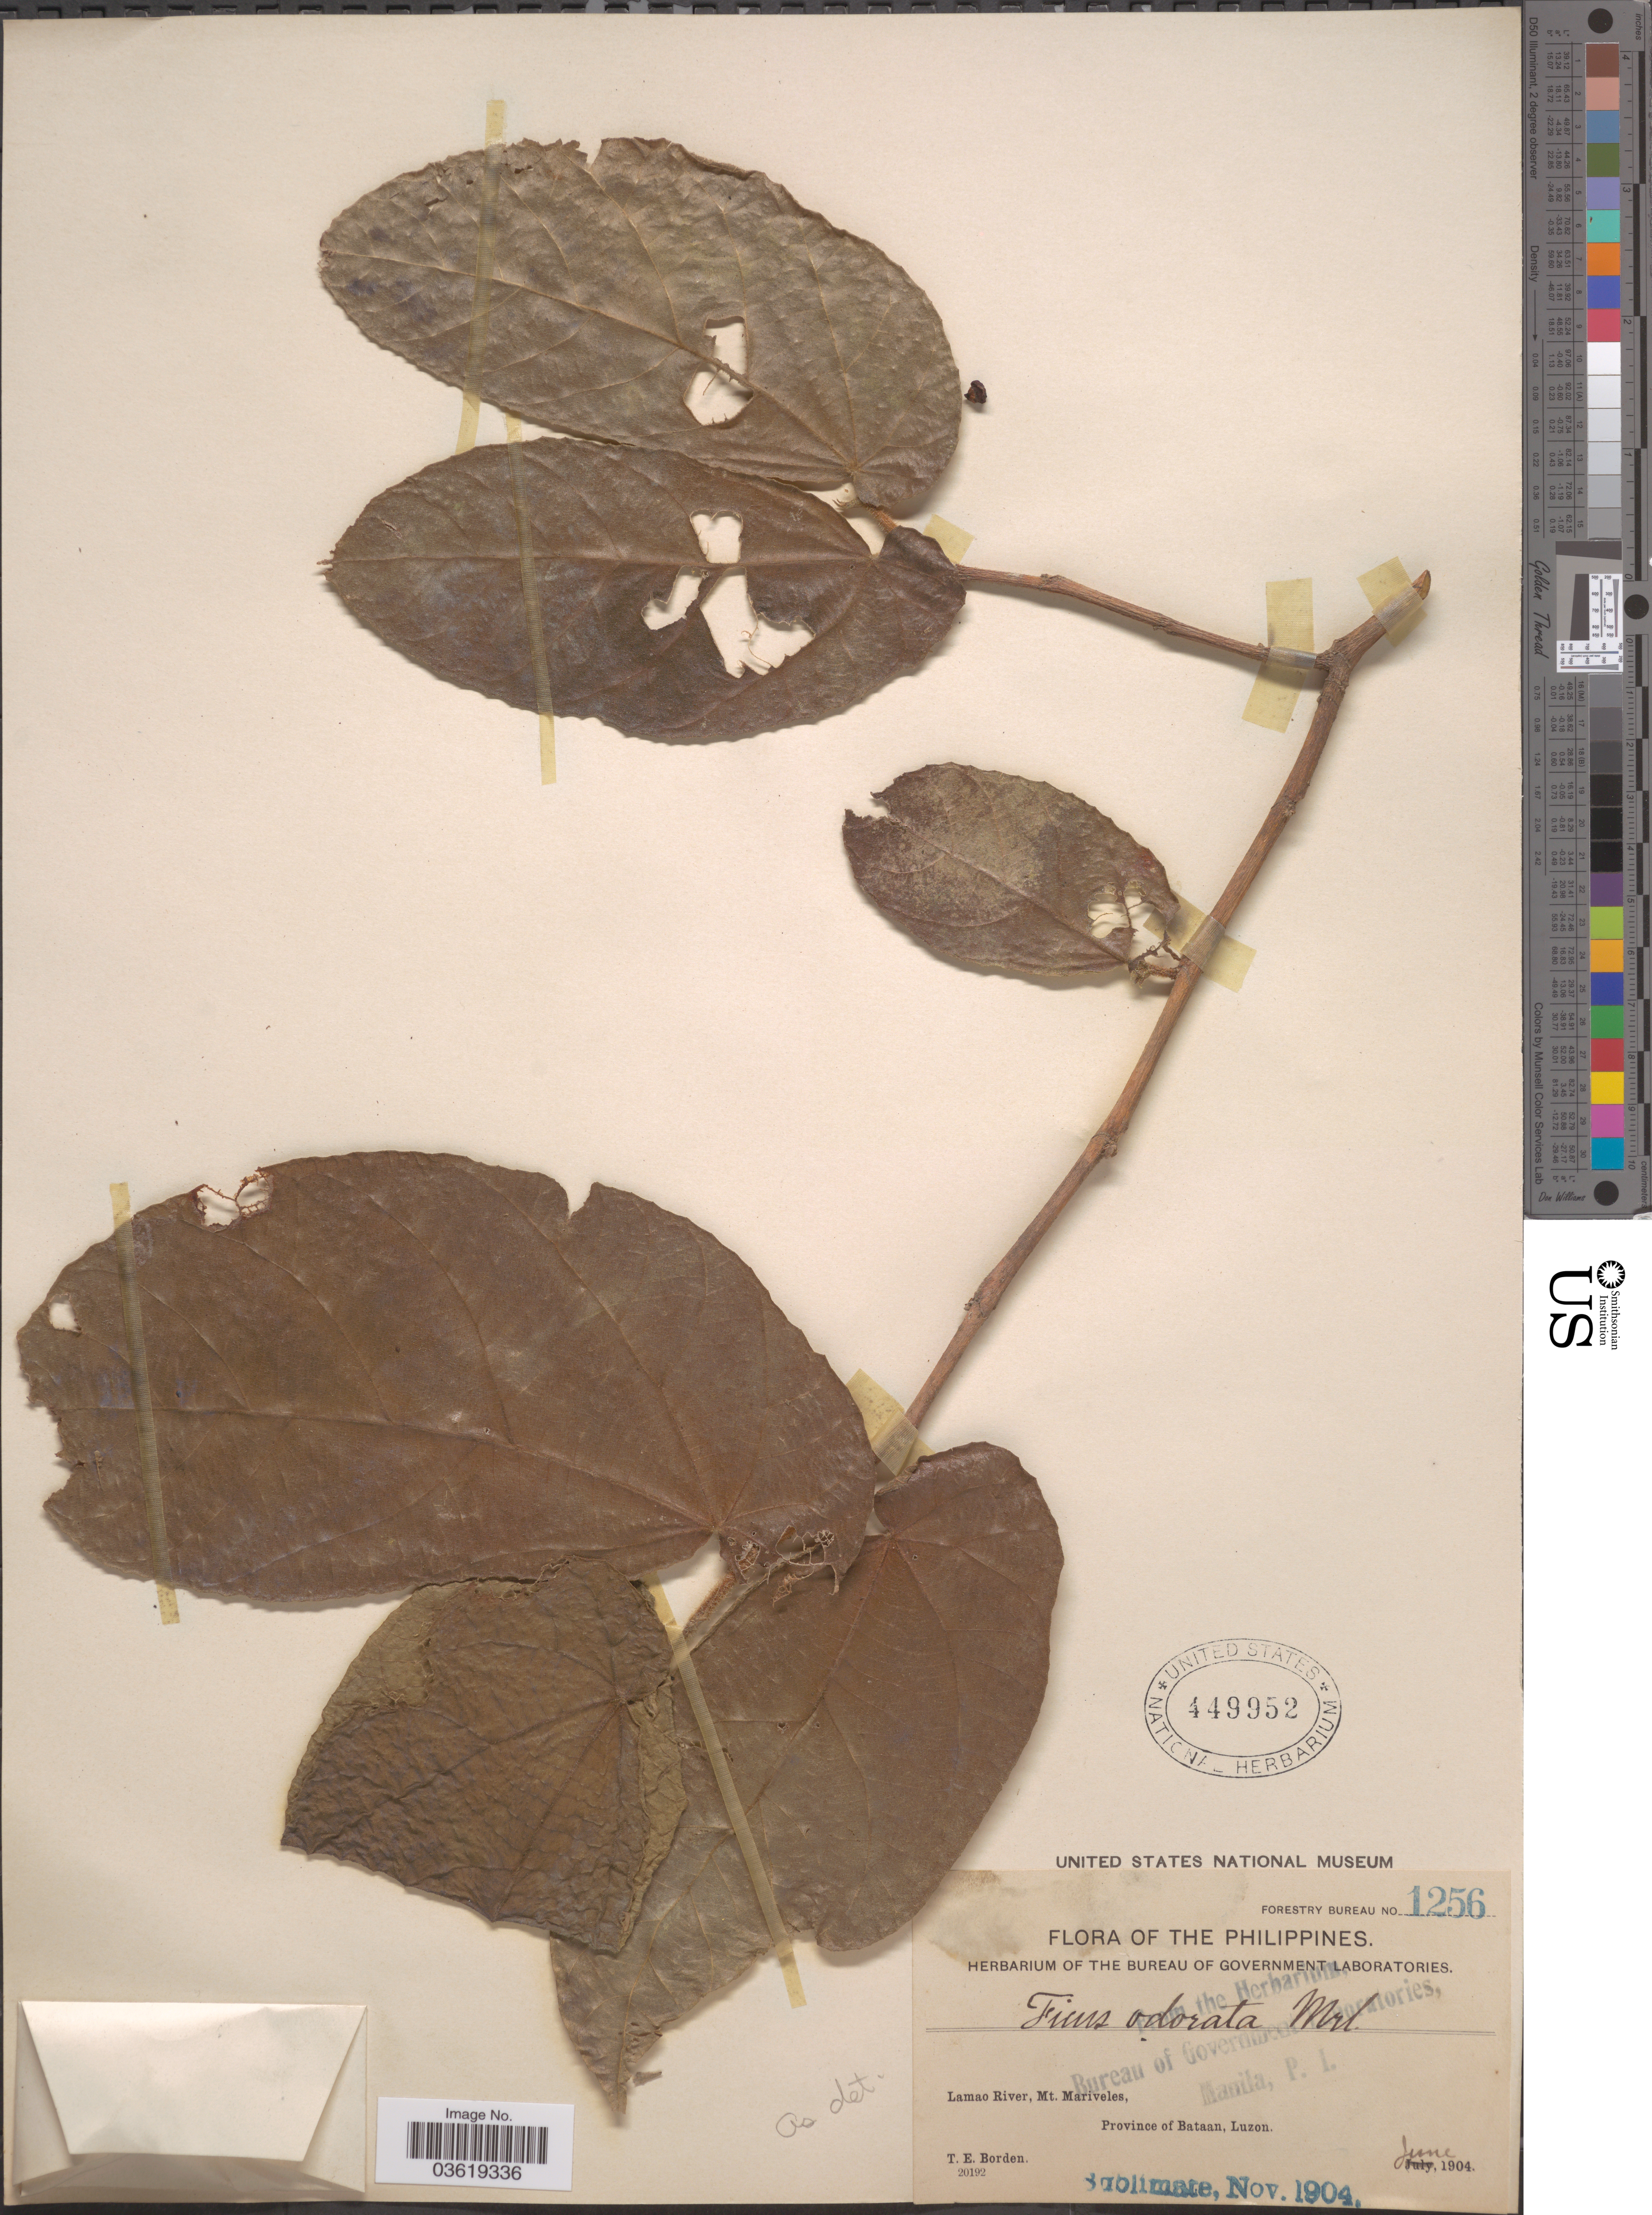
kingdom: Plantae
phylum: Tracheophyta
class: Magnoliopsida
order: Rosales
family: Moraceae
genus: Ficus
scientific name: Ficus odorata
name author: (Blanco) Merr.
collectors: T. E. Borden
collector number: Forestry Bureau 1256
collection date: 1904-06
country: Philippines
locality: Lamao River, Mt. Mariveles, Province of Bataan, Luzon.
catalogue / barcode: US 449952